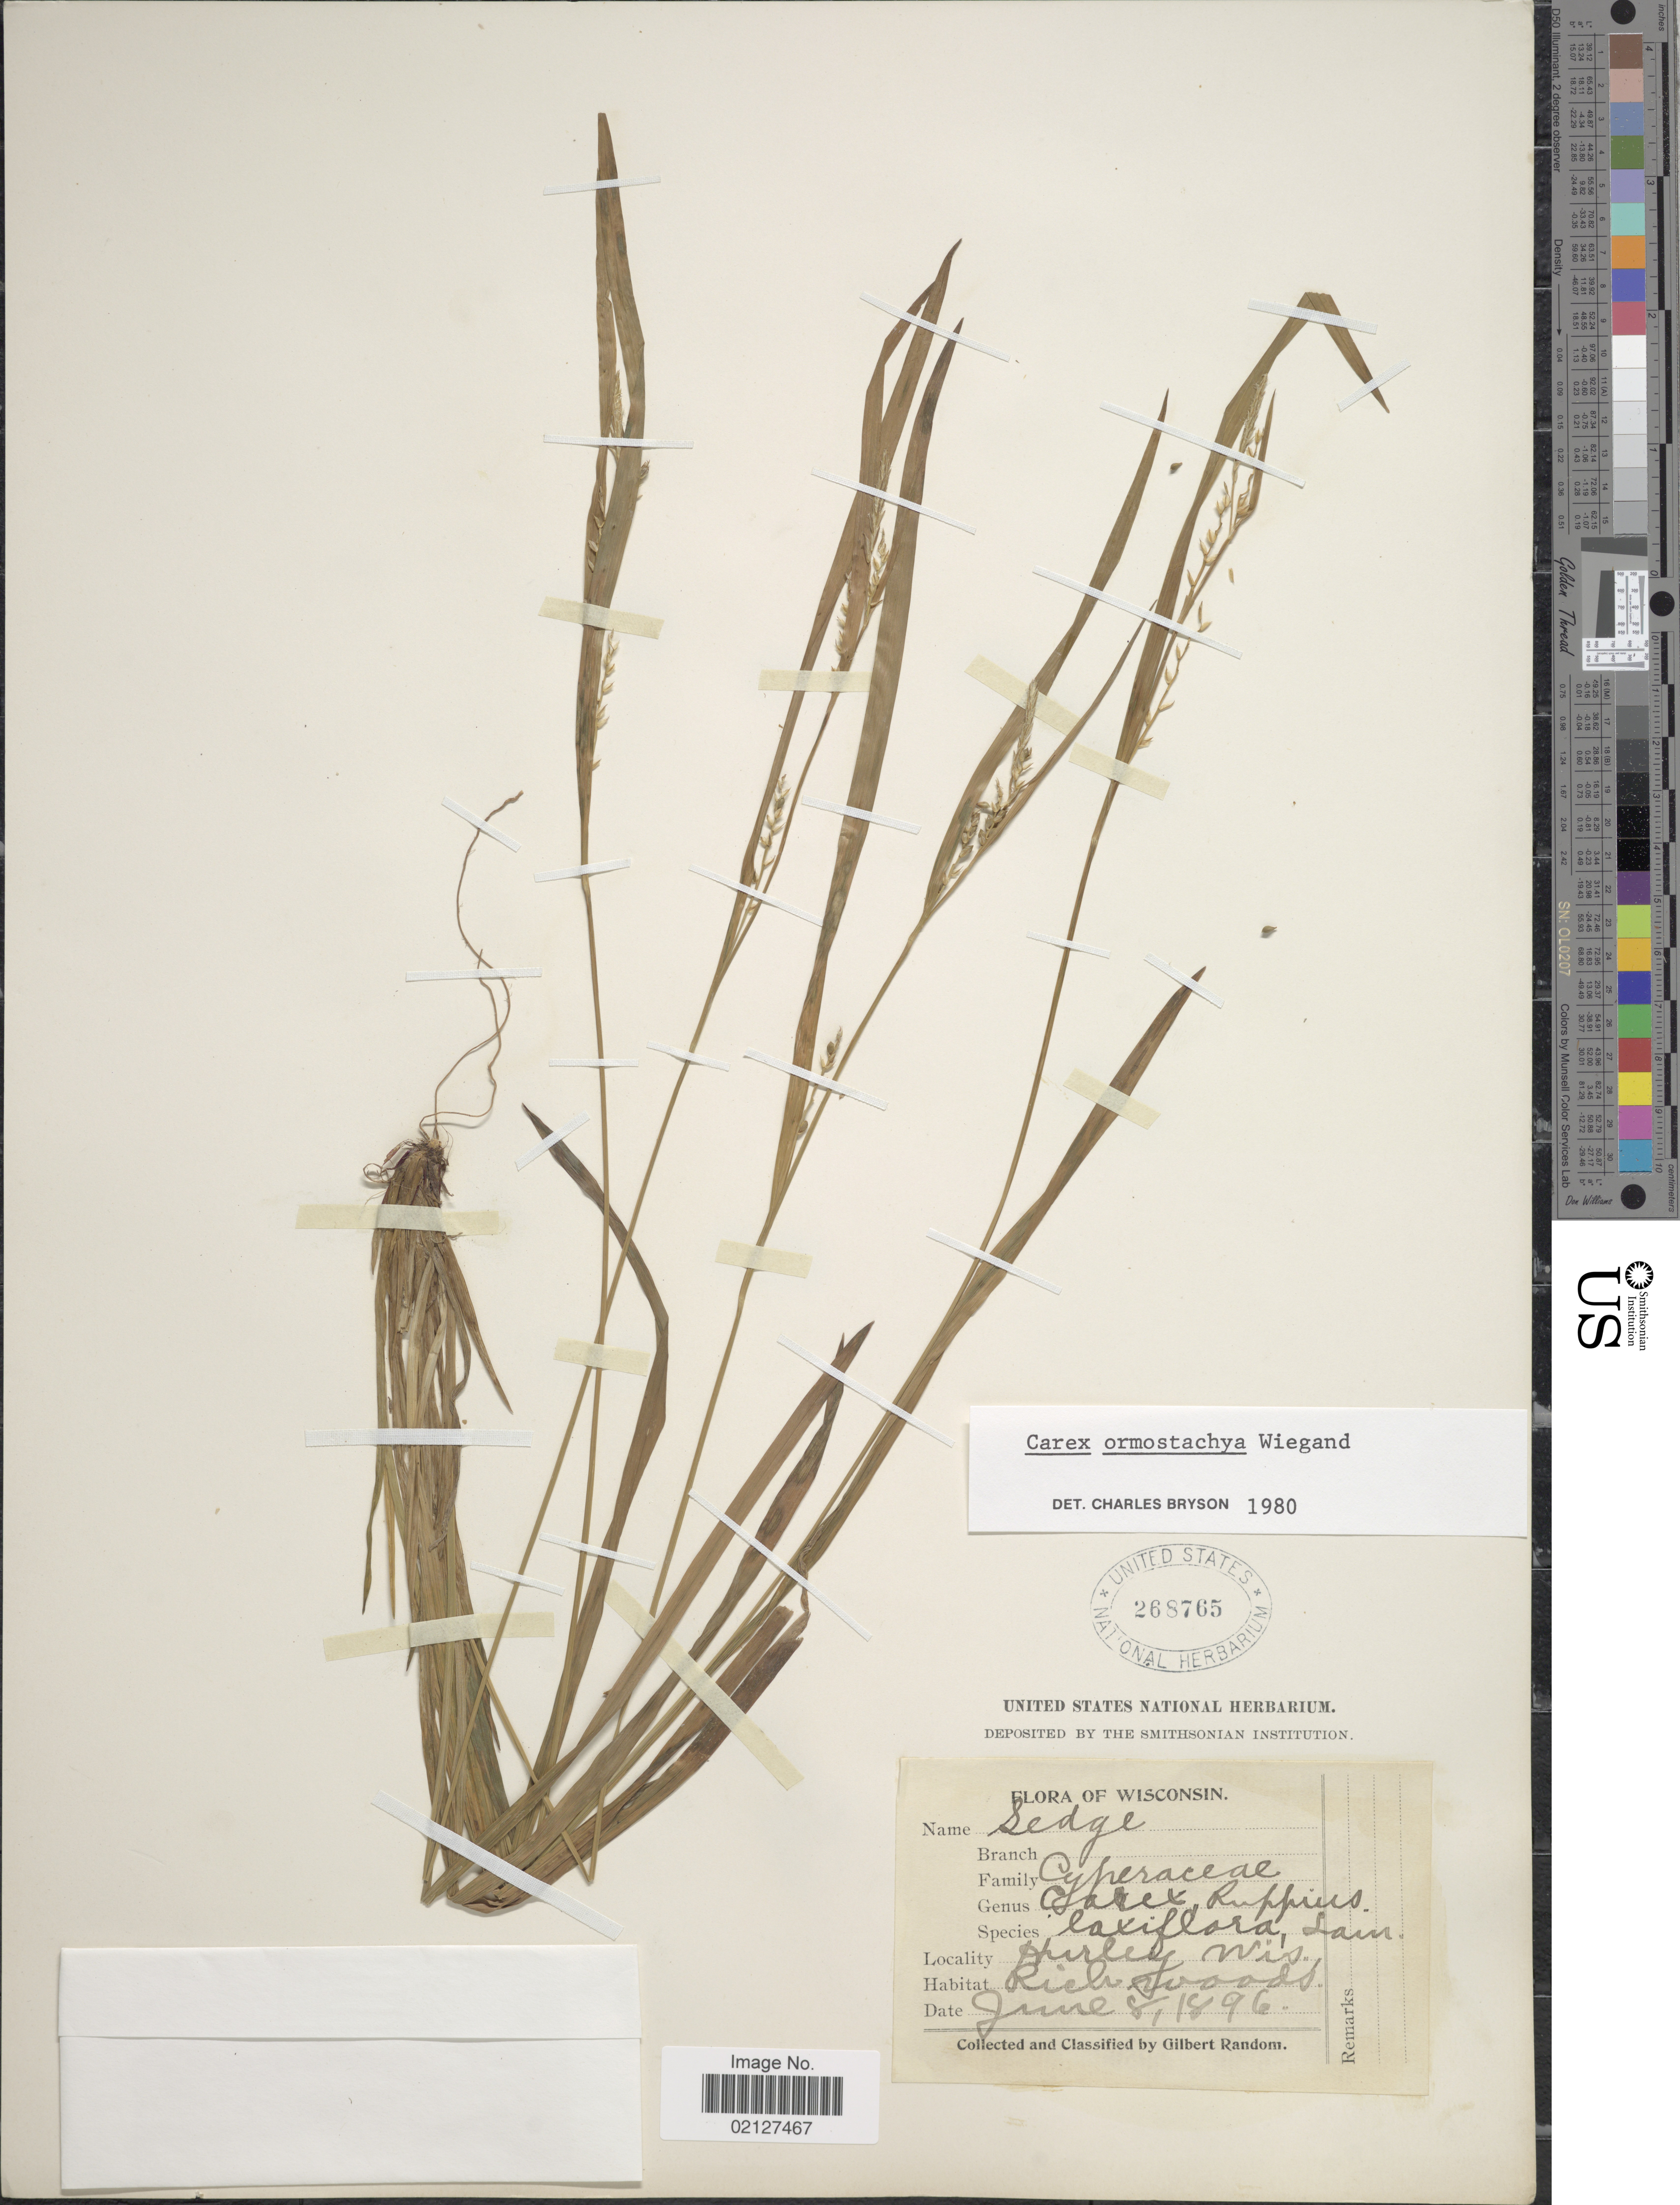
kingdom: Plantae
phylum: Tracheophyta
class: Liliopsida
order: Poales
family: Cyperaceae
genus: Carex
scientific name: Carex ormostachya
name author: Wiegand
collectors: G. Random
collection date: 1896-06-08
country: United States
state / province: Wisconsin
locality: Hirley, Rich woods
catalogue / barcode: US 268765